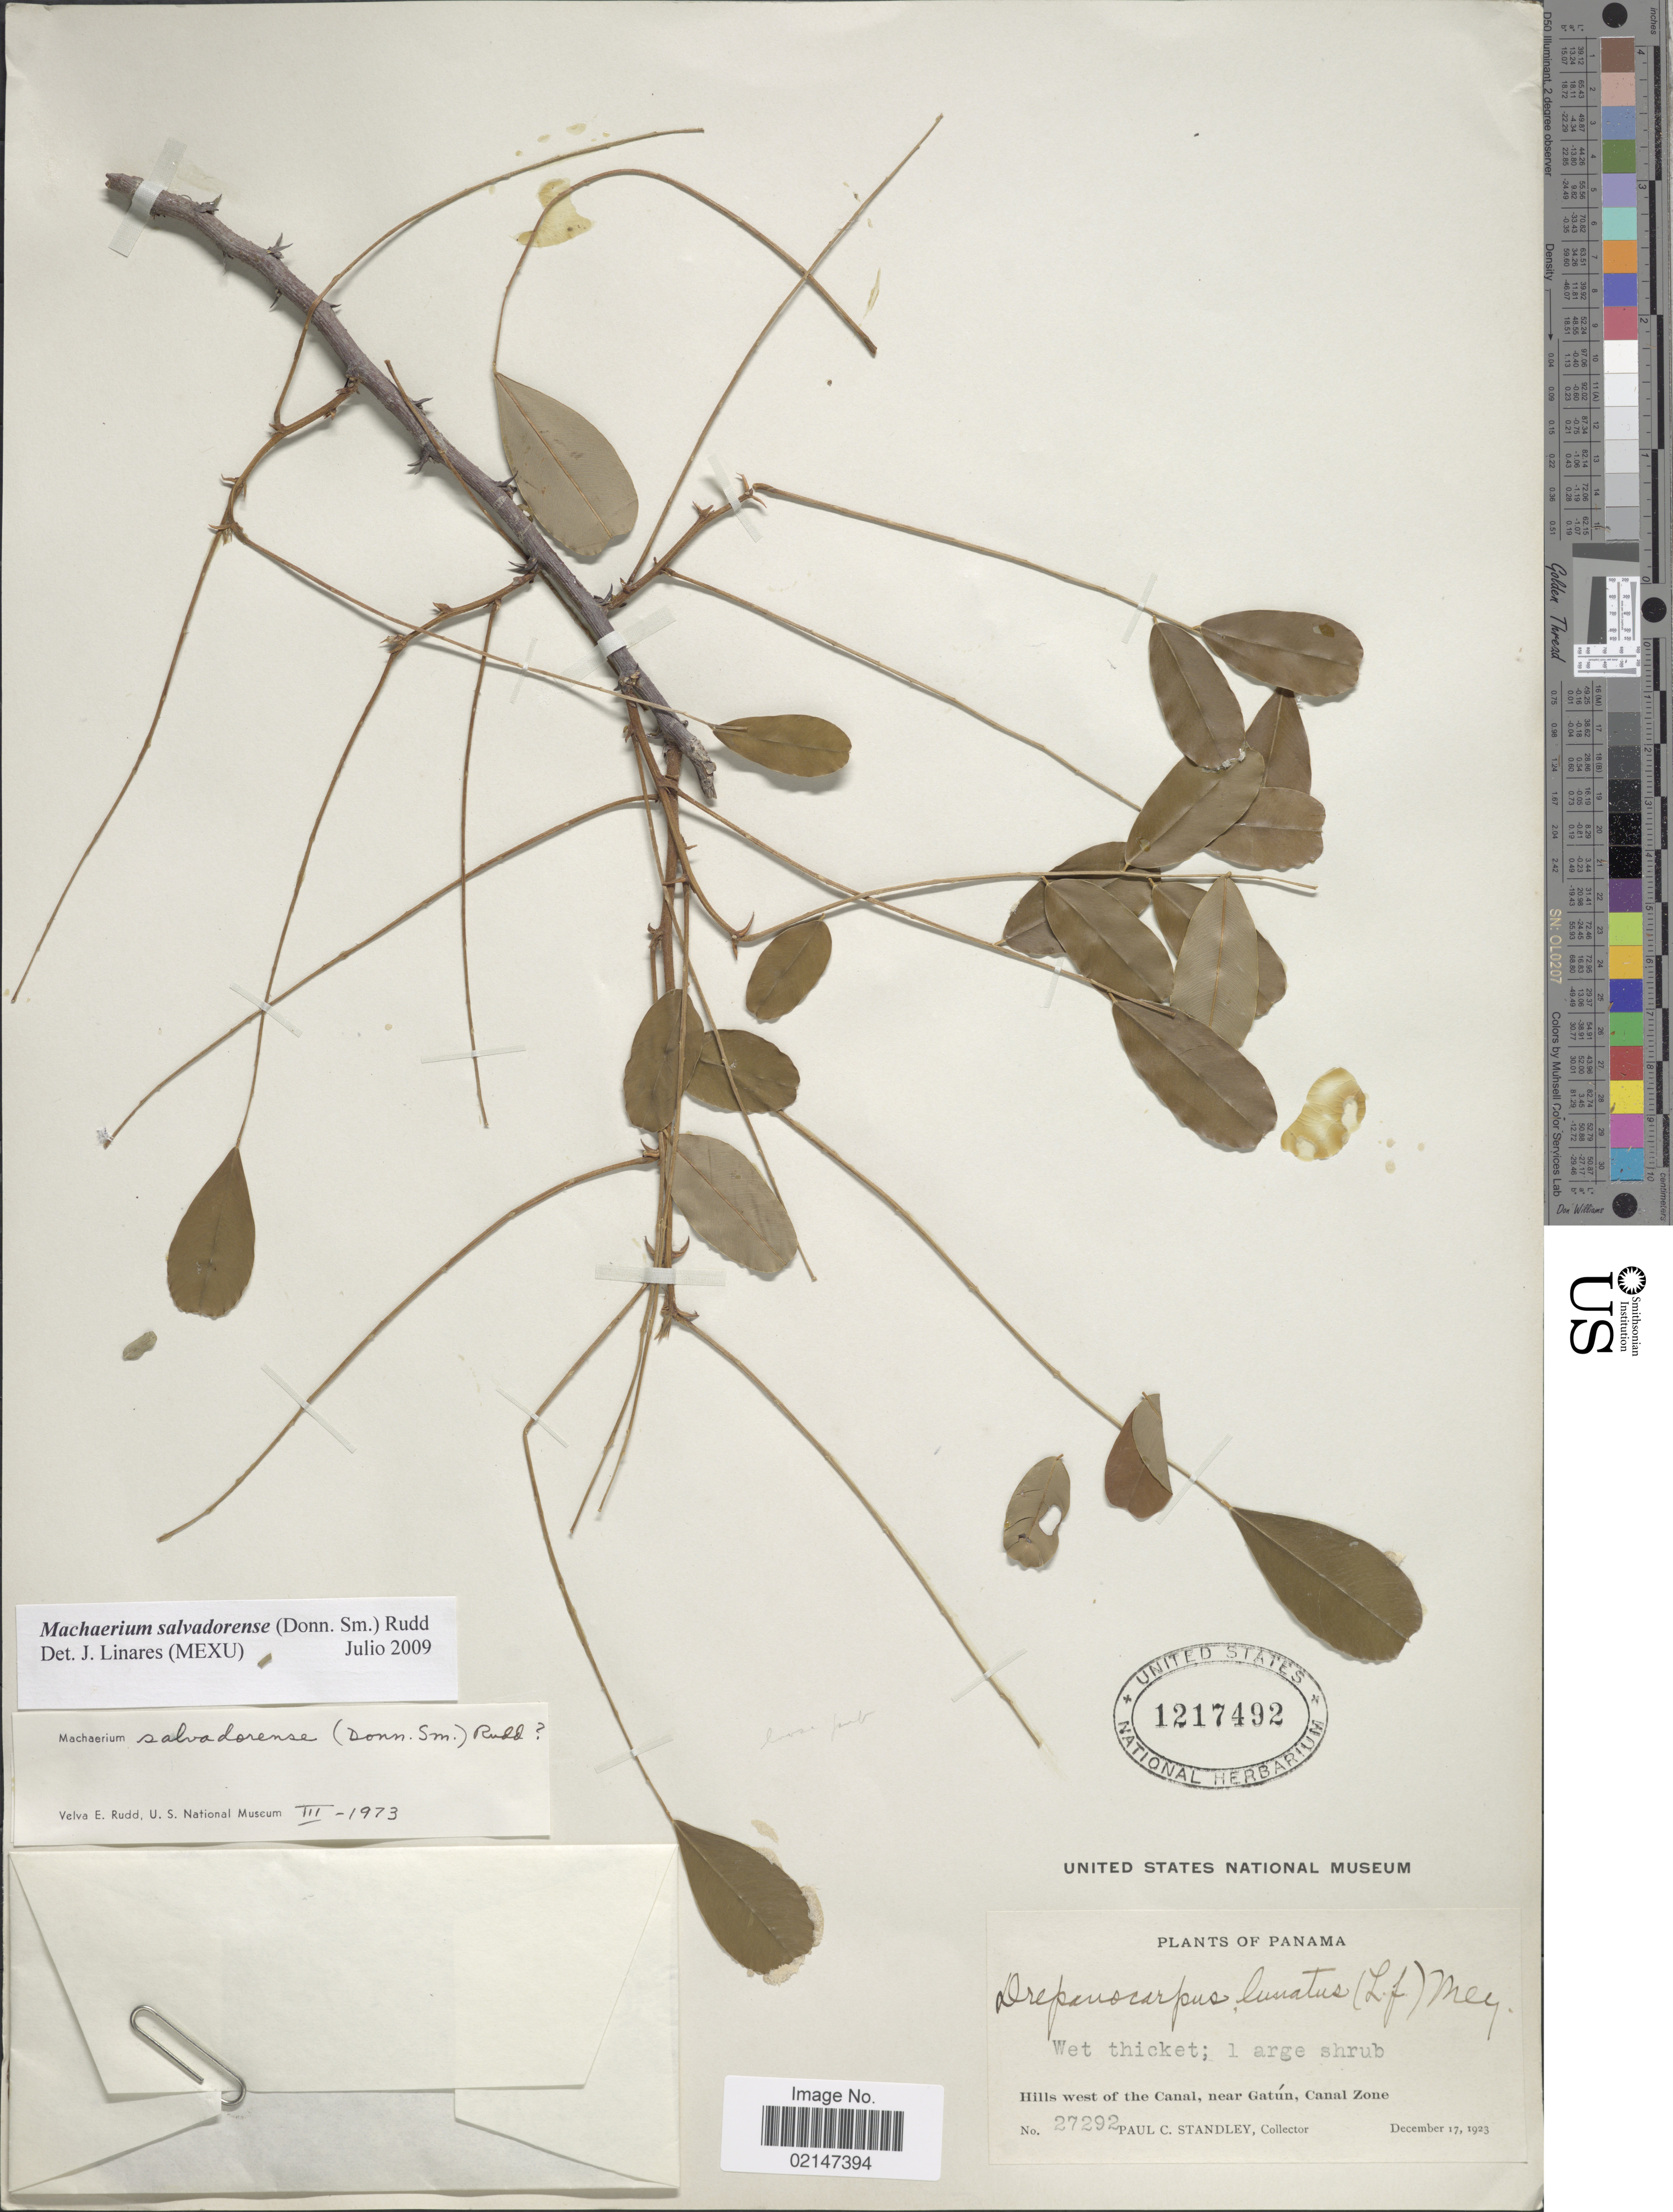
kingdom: Plantae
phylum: Tracheophyta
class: Magnoliopsida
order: Fabales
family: Fabaceae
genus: Machaerium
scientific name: Machaerium salvadorense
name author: (Donn. Sm.) Rudd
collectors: P. C. Standley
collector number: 27292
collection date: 1923-12-17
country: Panama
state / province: Colón / Panamá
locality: Hills west of Canal, near Gatun, Canal Zone.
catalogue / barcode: US 1217492